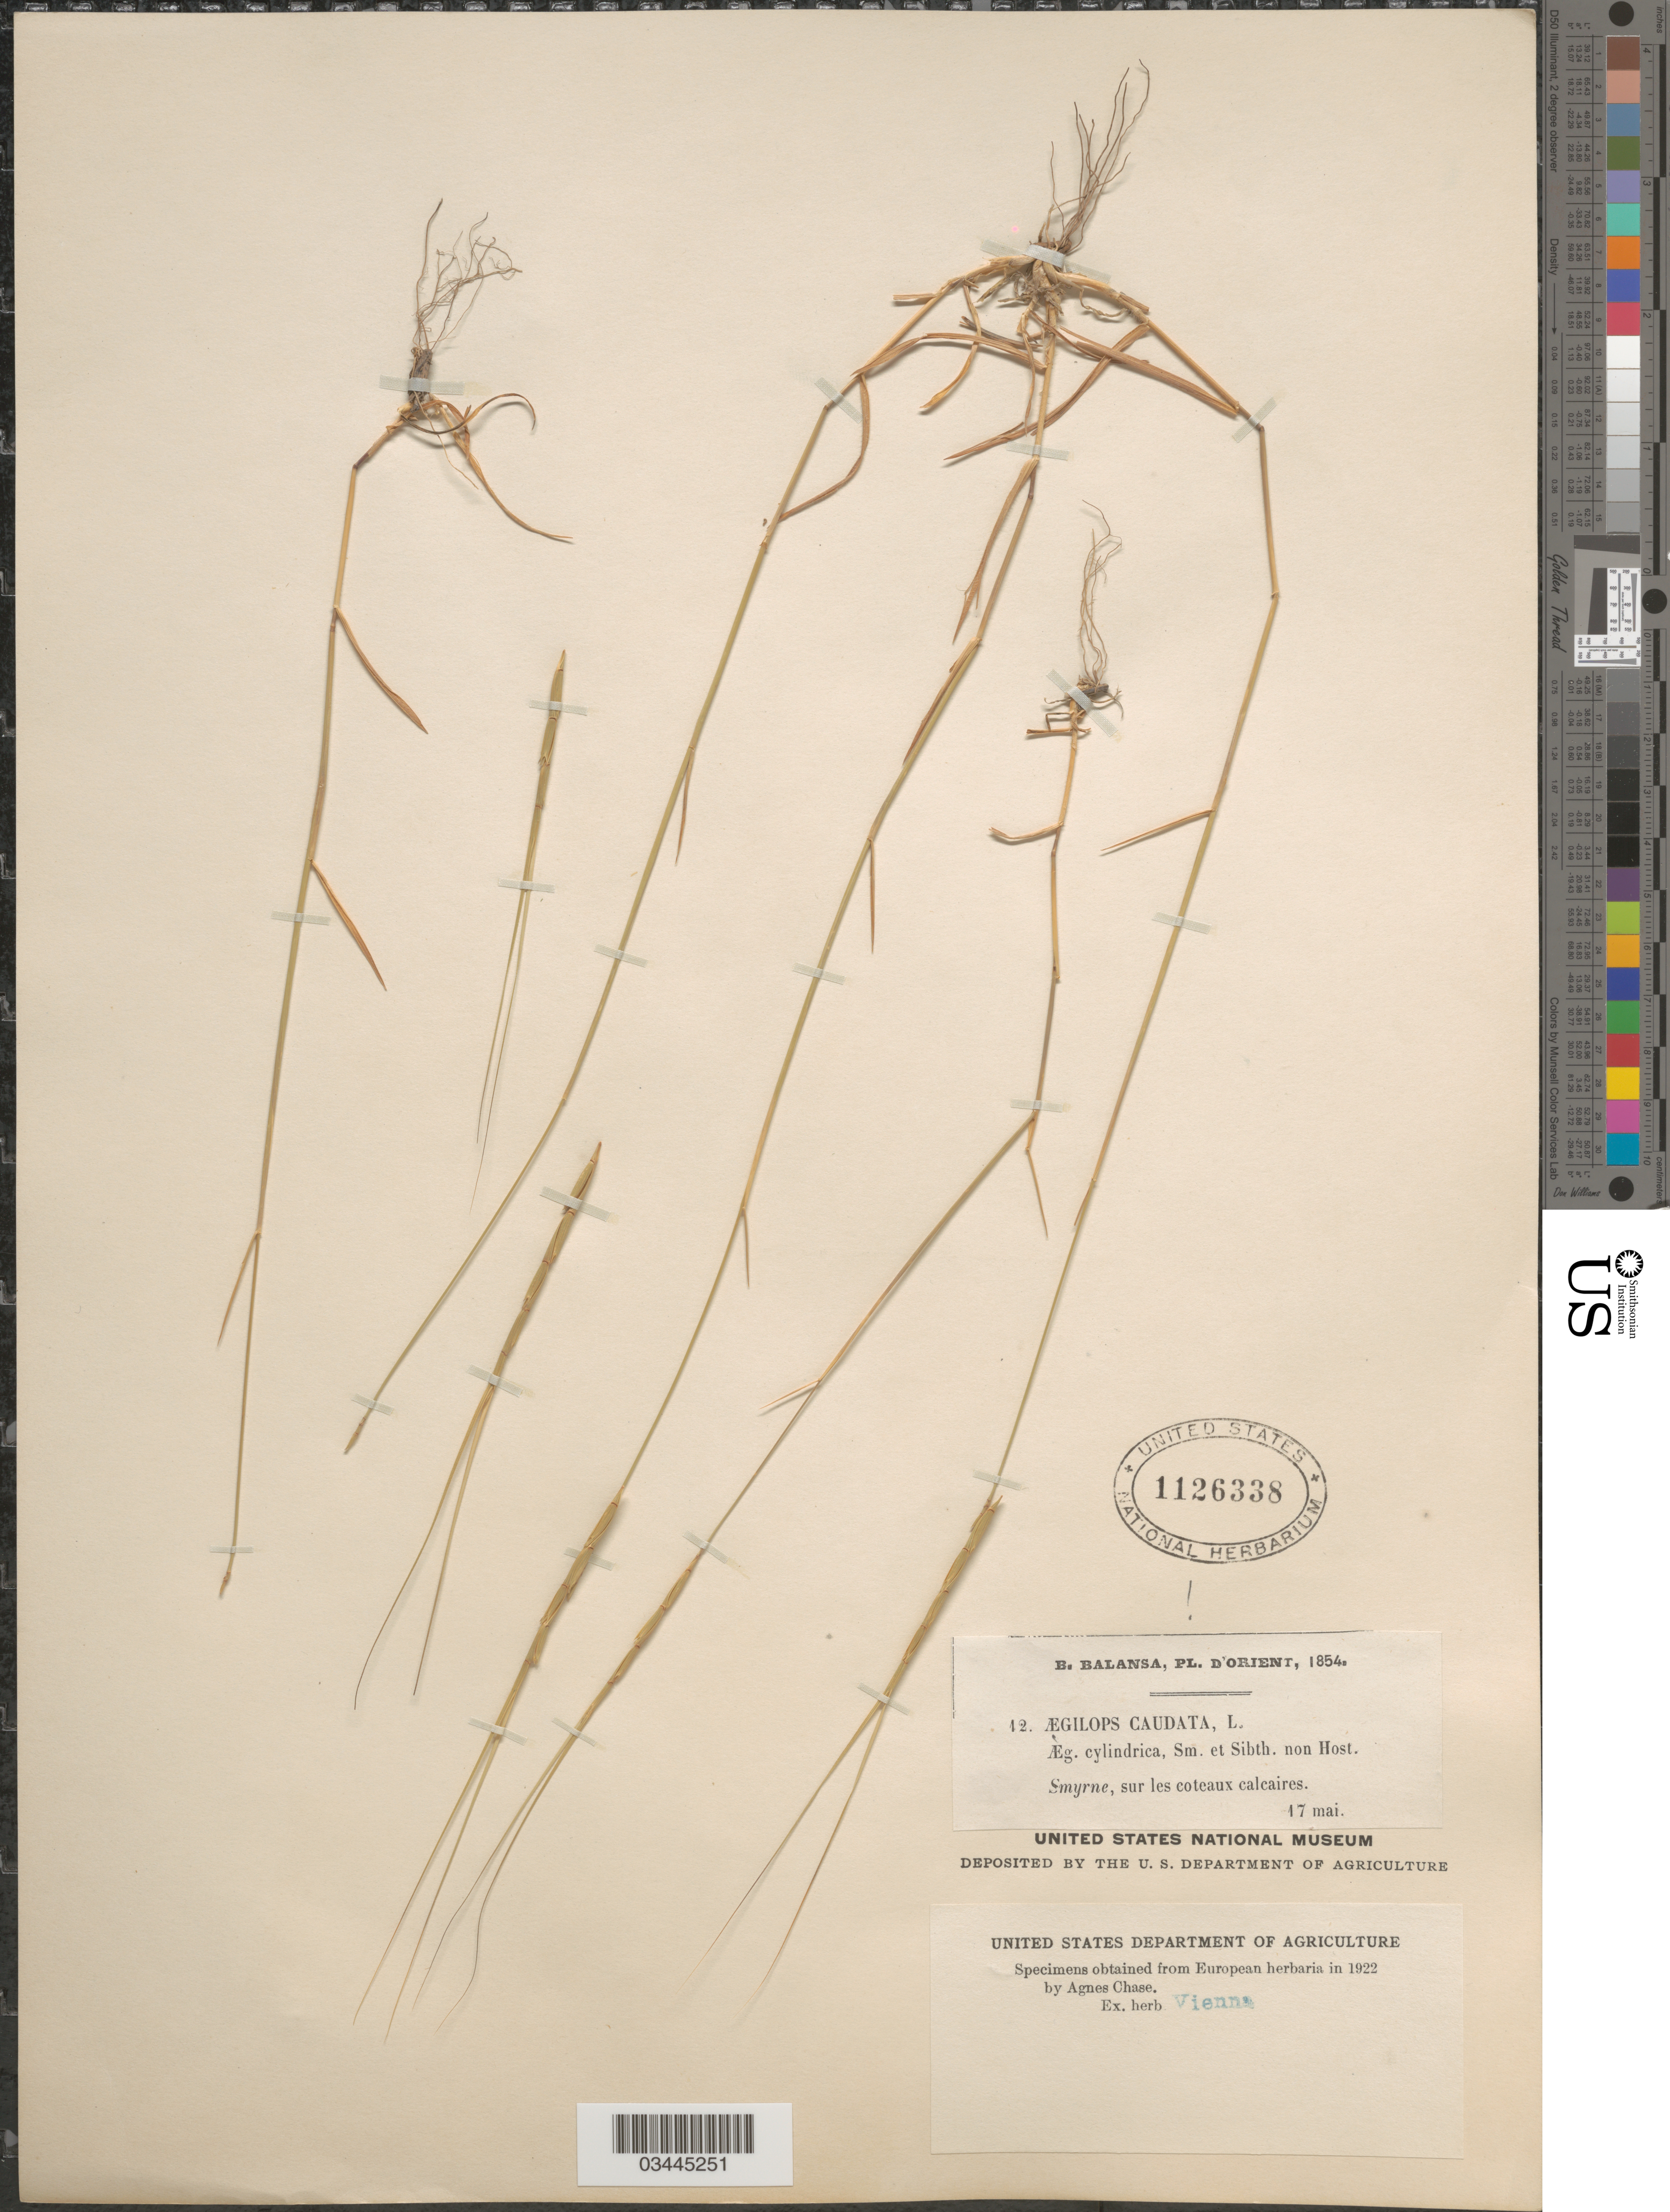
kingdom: Plantae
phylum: Tracheophyta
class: Liliopsida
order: Poales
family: Poaceae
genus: Aegilops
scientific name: Aegilops caudata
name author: L.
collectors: B. Balansa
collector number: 12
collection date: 1854-05-17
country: Turkey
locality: Orient. Smyrne, sur les coteaux calcaires.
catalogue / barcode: US 1126338